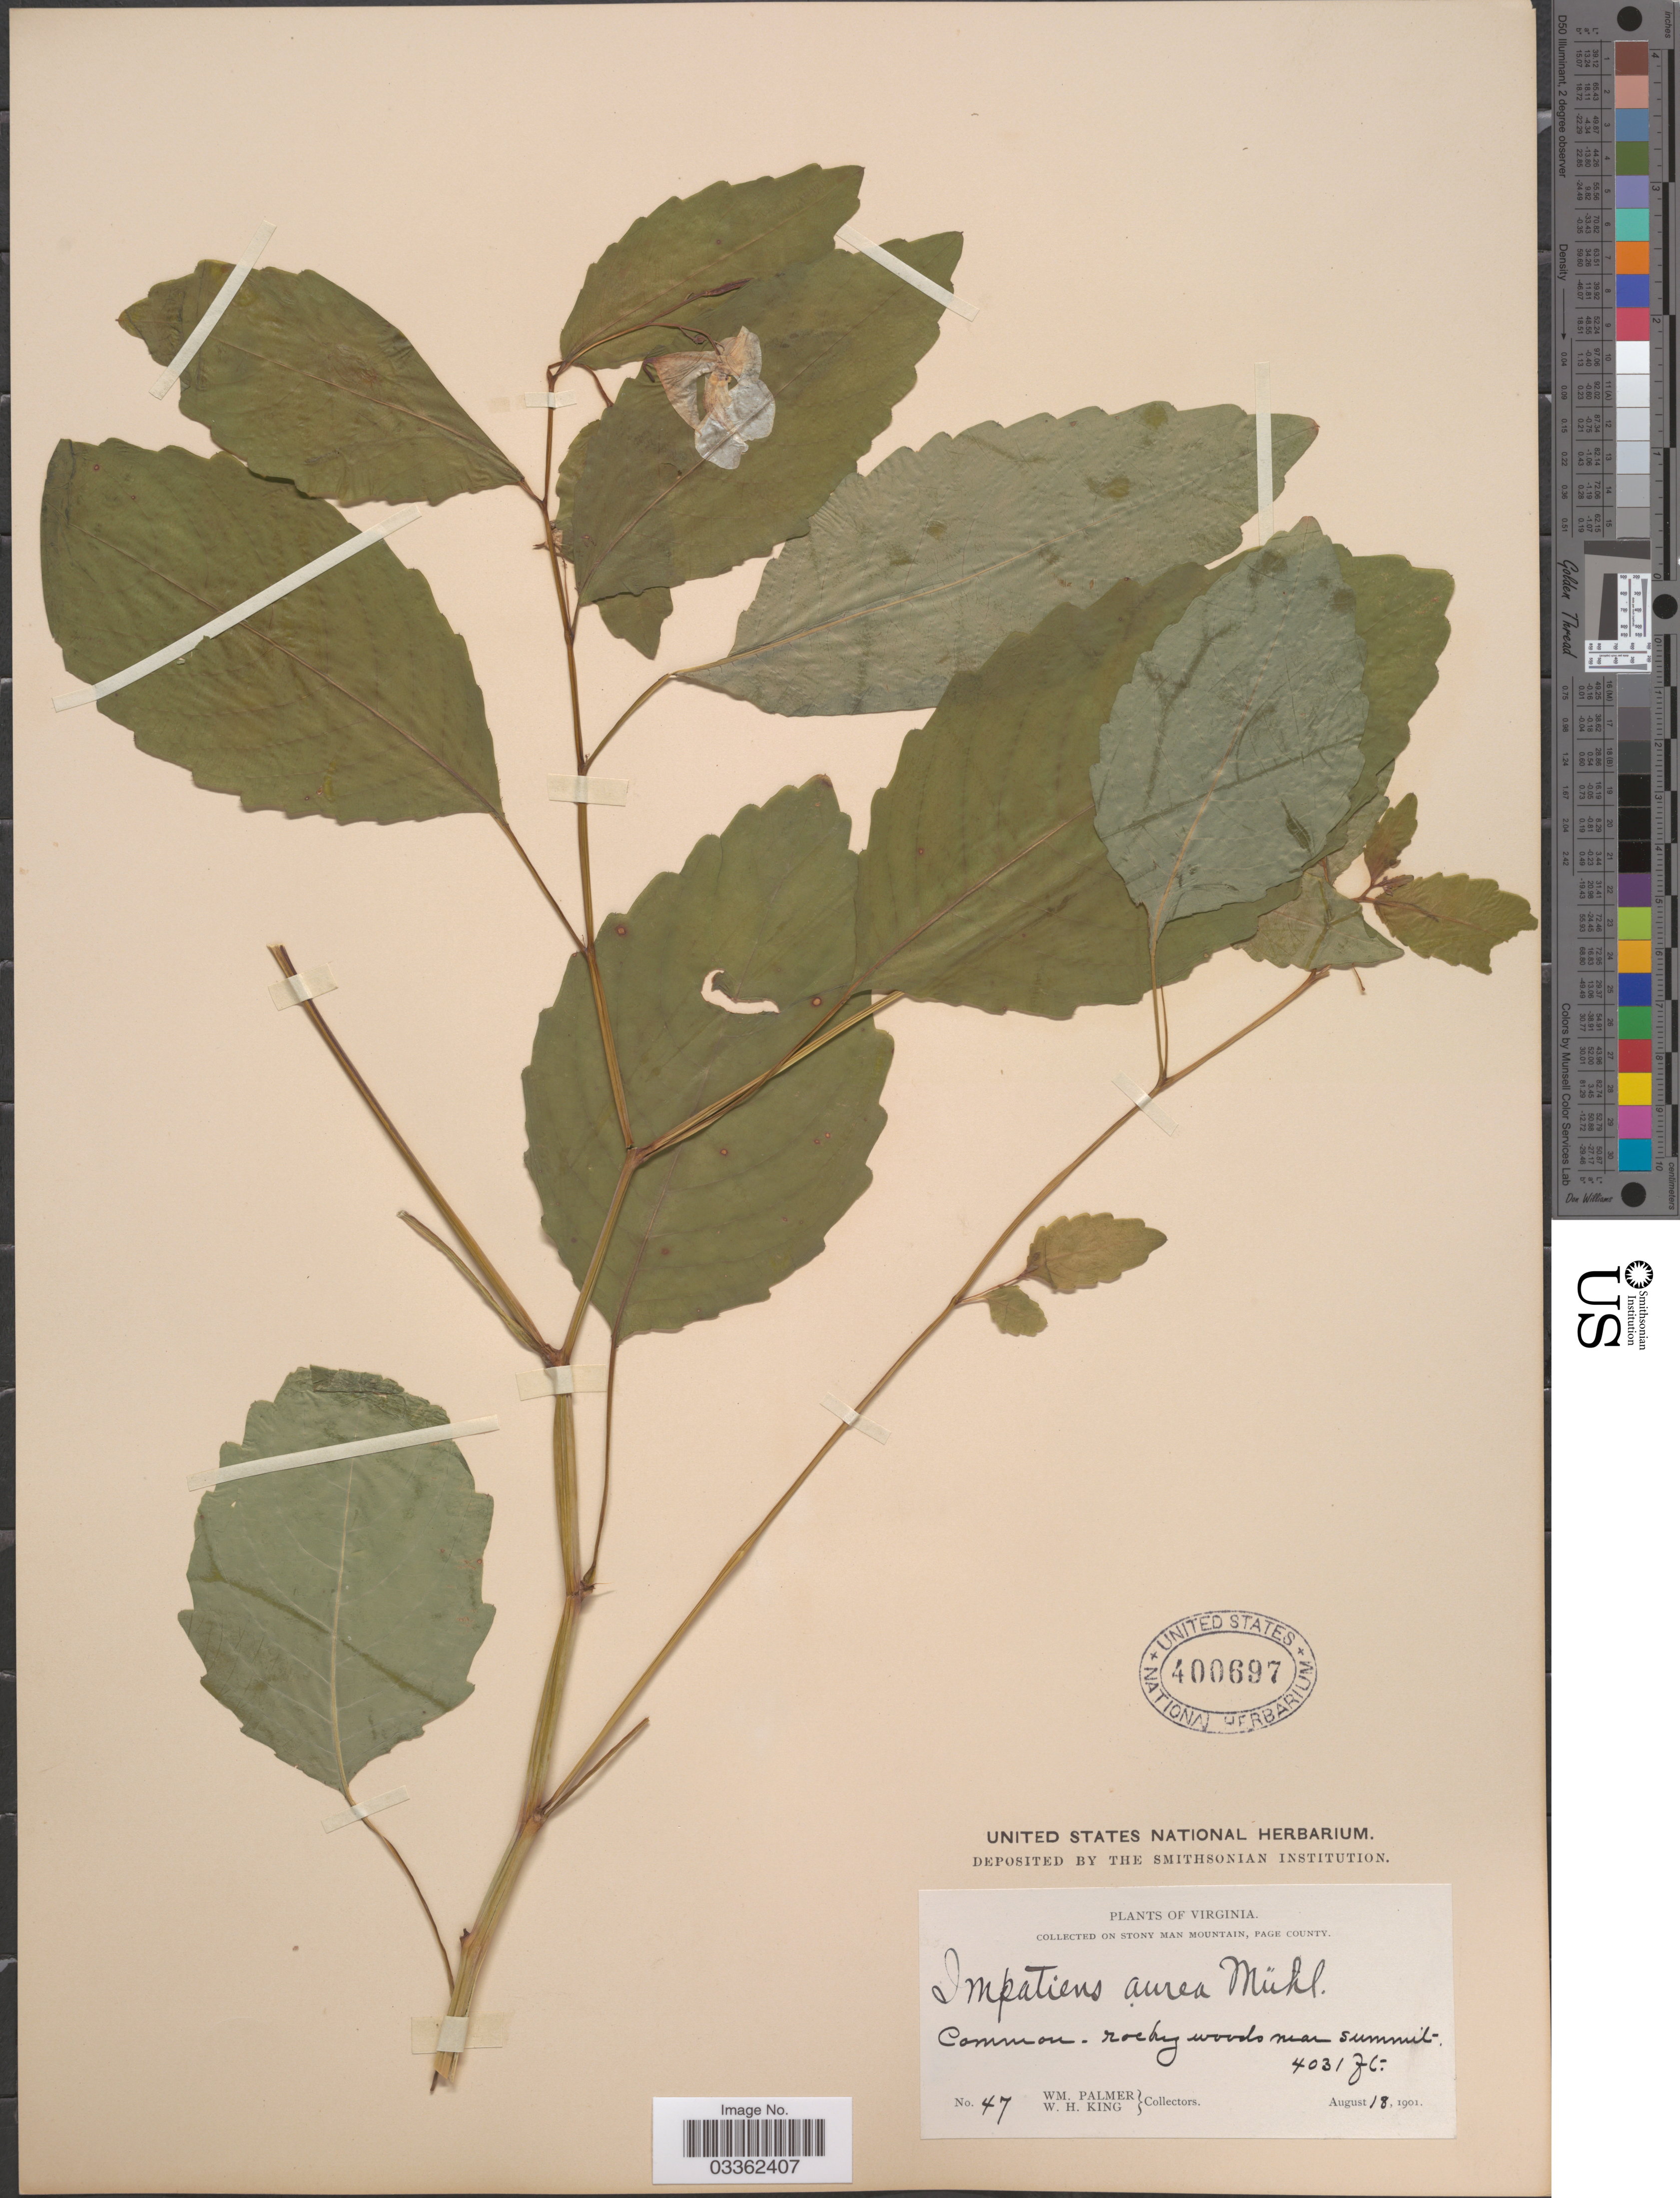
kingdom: Plantae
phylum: Tracheophyta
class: Magnoliopsida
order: Ericales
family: Balsaminaceae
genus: Impatiens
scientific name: Impatiens pallida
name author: Nutt.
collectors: W. Palmer & W. H. King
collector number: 47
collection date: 1901-08-18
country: United States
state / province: Virginia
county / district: Page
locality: On Stony Man Mountain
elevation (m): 1229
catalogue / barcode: US 400697